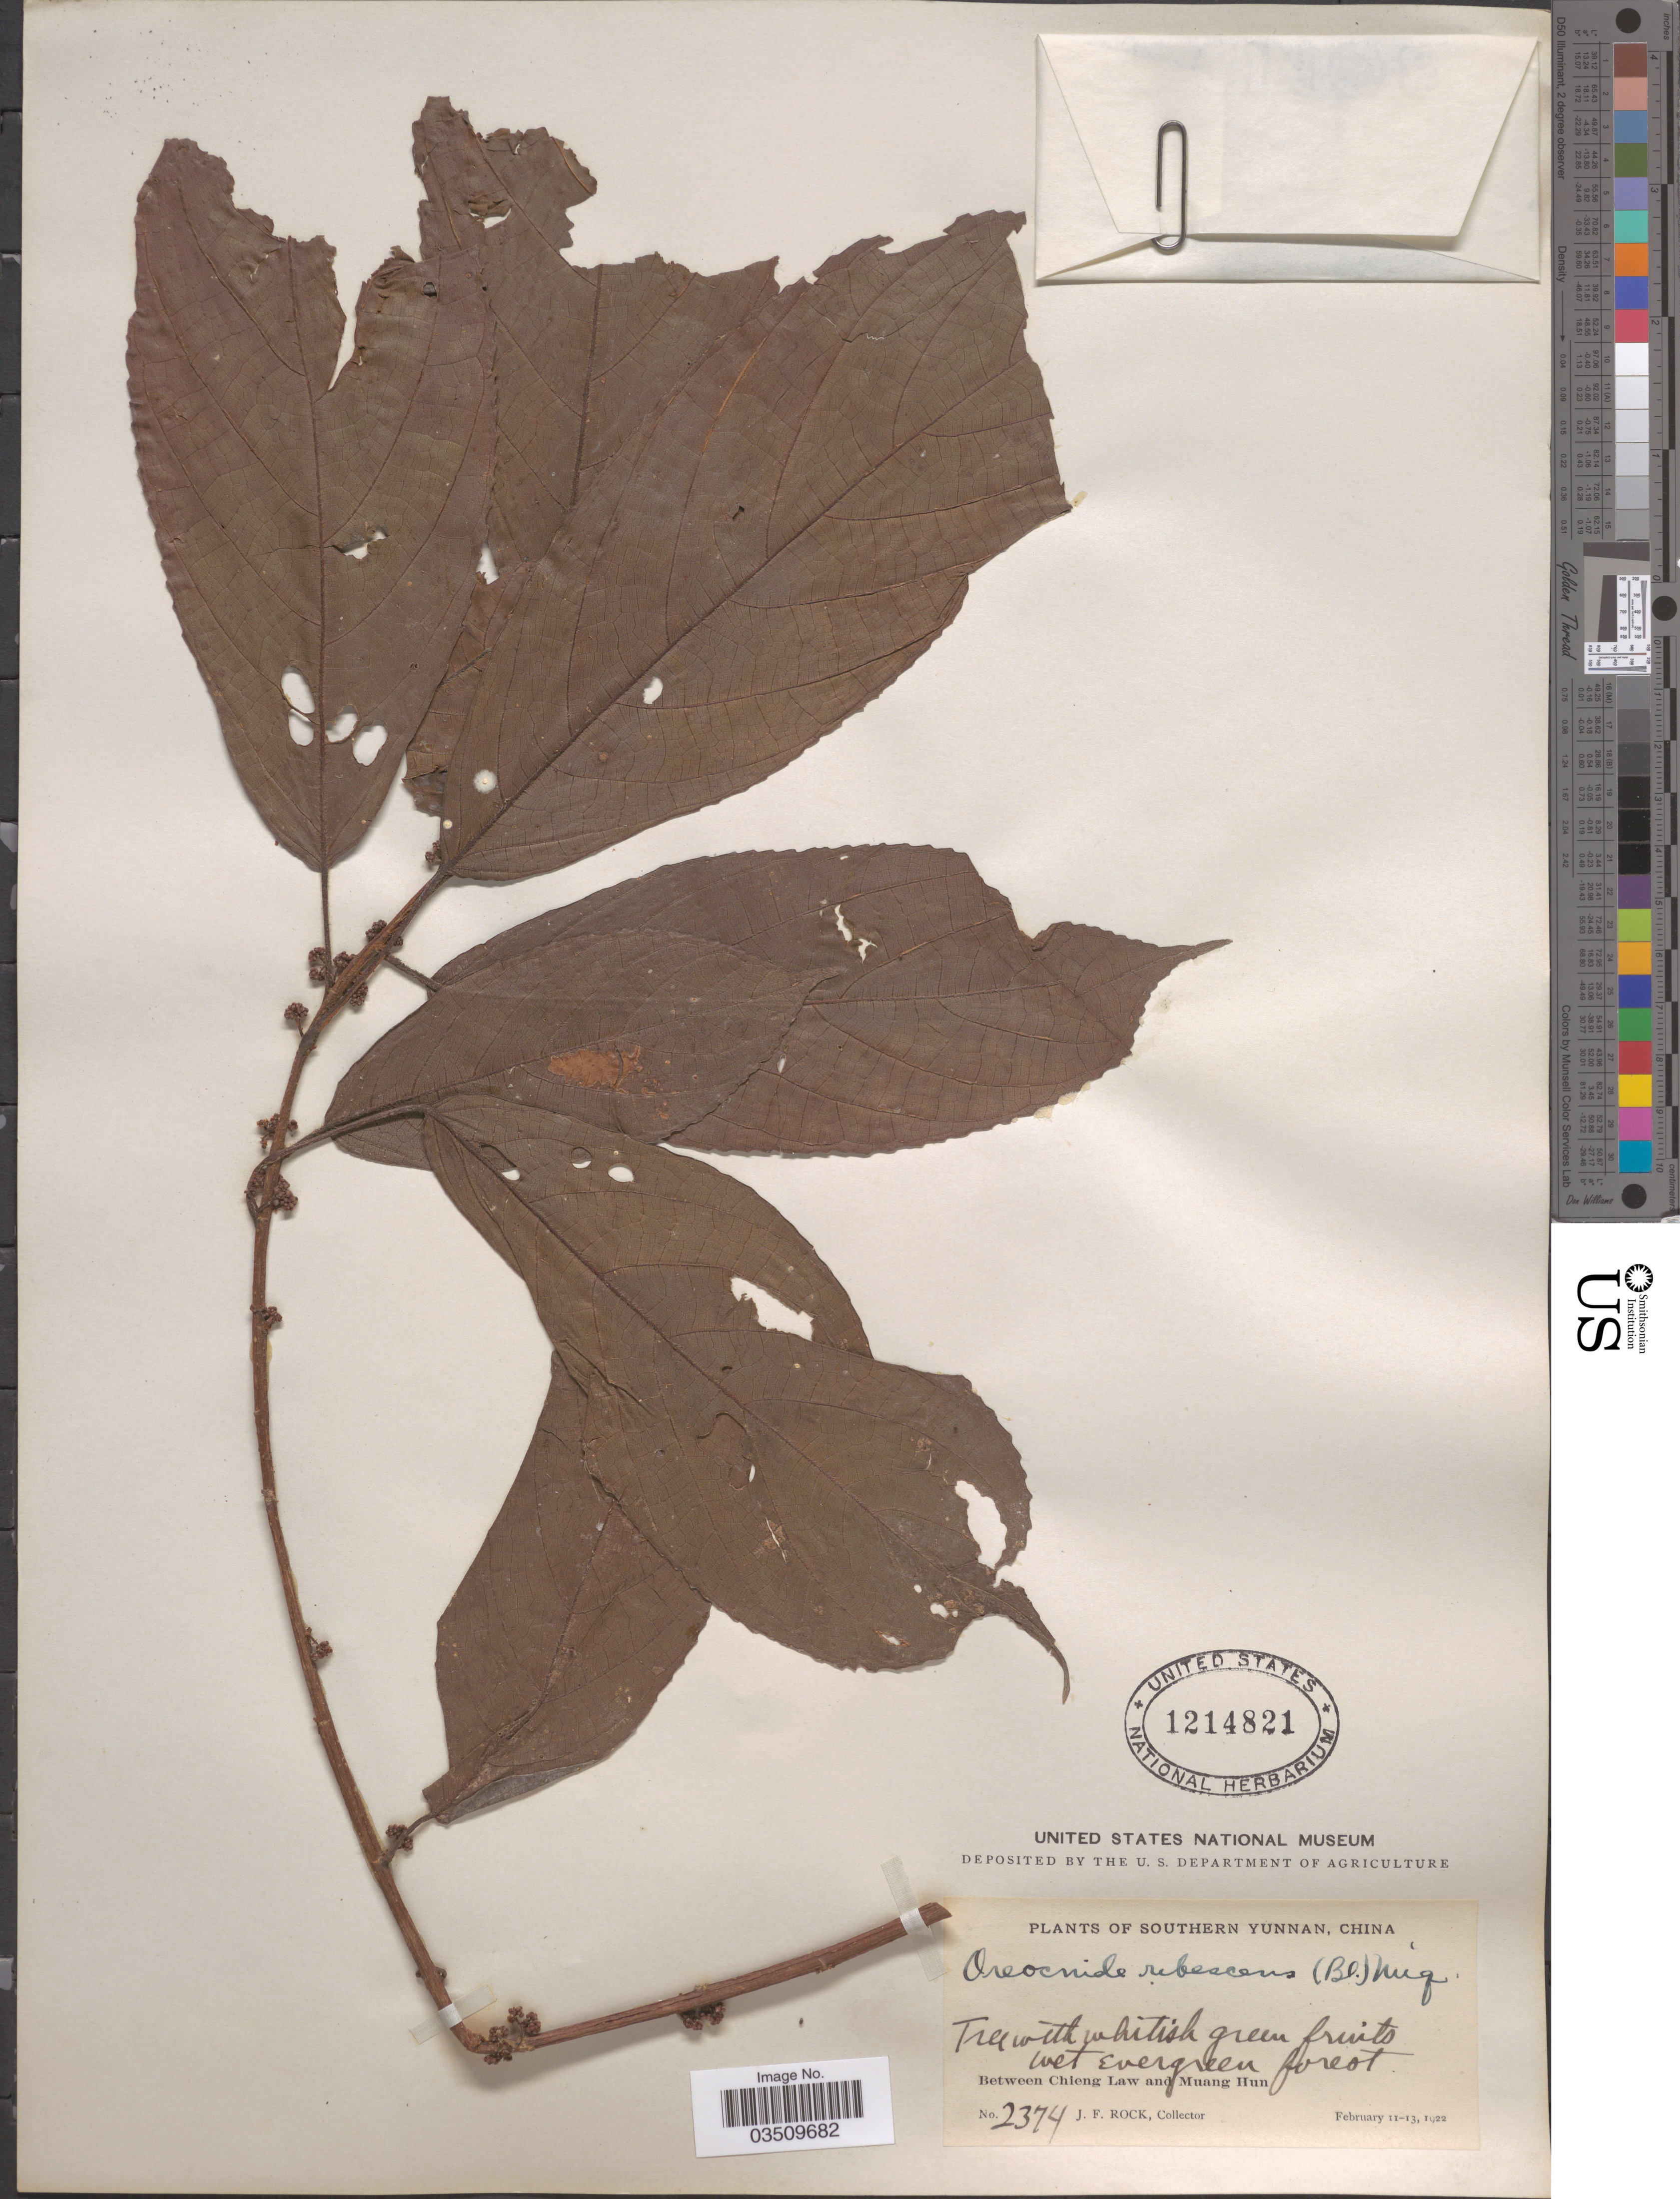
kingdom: Plantae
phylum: Tracheophyta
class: Magnoliopsida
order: Rosales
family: Urticaceae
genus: Oreocnide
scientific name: Oreocnide rubescens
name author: (Blume) Miq.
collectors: J. Rock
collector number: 2374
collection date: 1922-02-11/1922-02-13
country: China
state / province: Yunnan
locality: Southern Yunnan. Between Chieng Law and Muang Hun.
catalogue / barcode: US 1214821